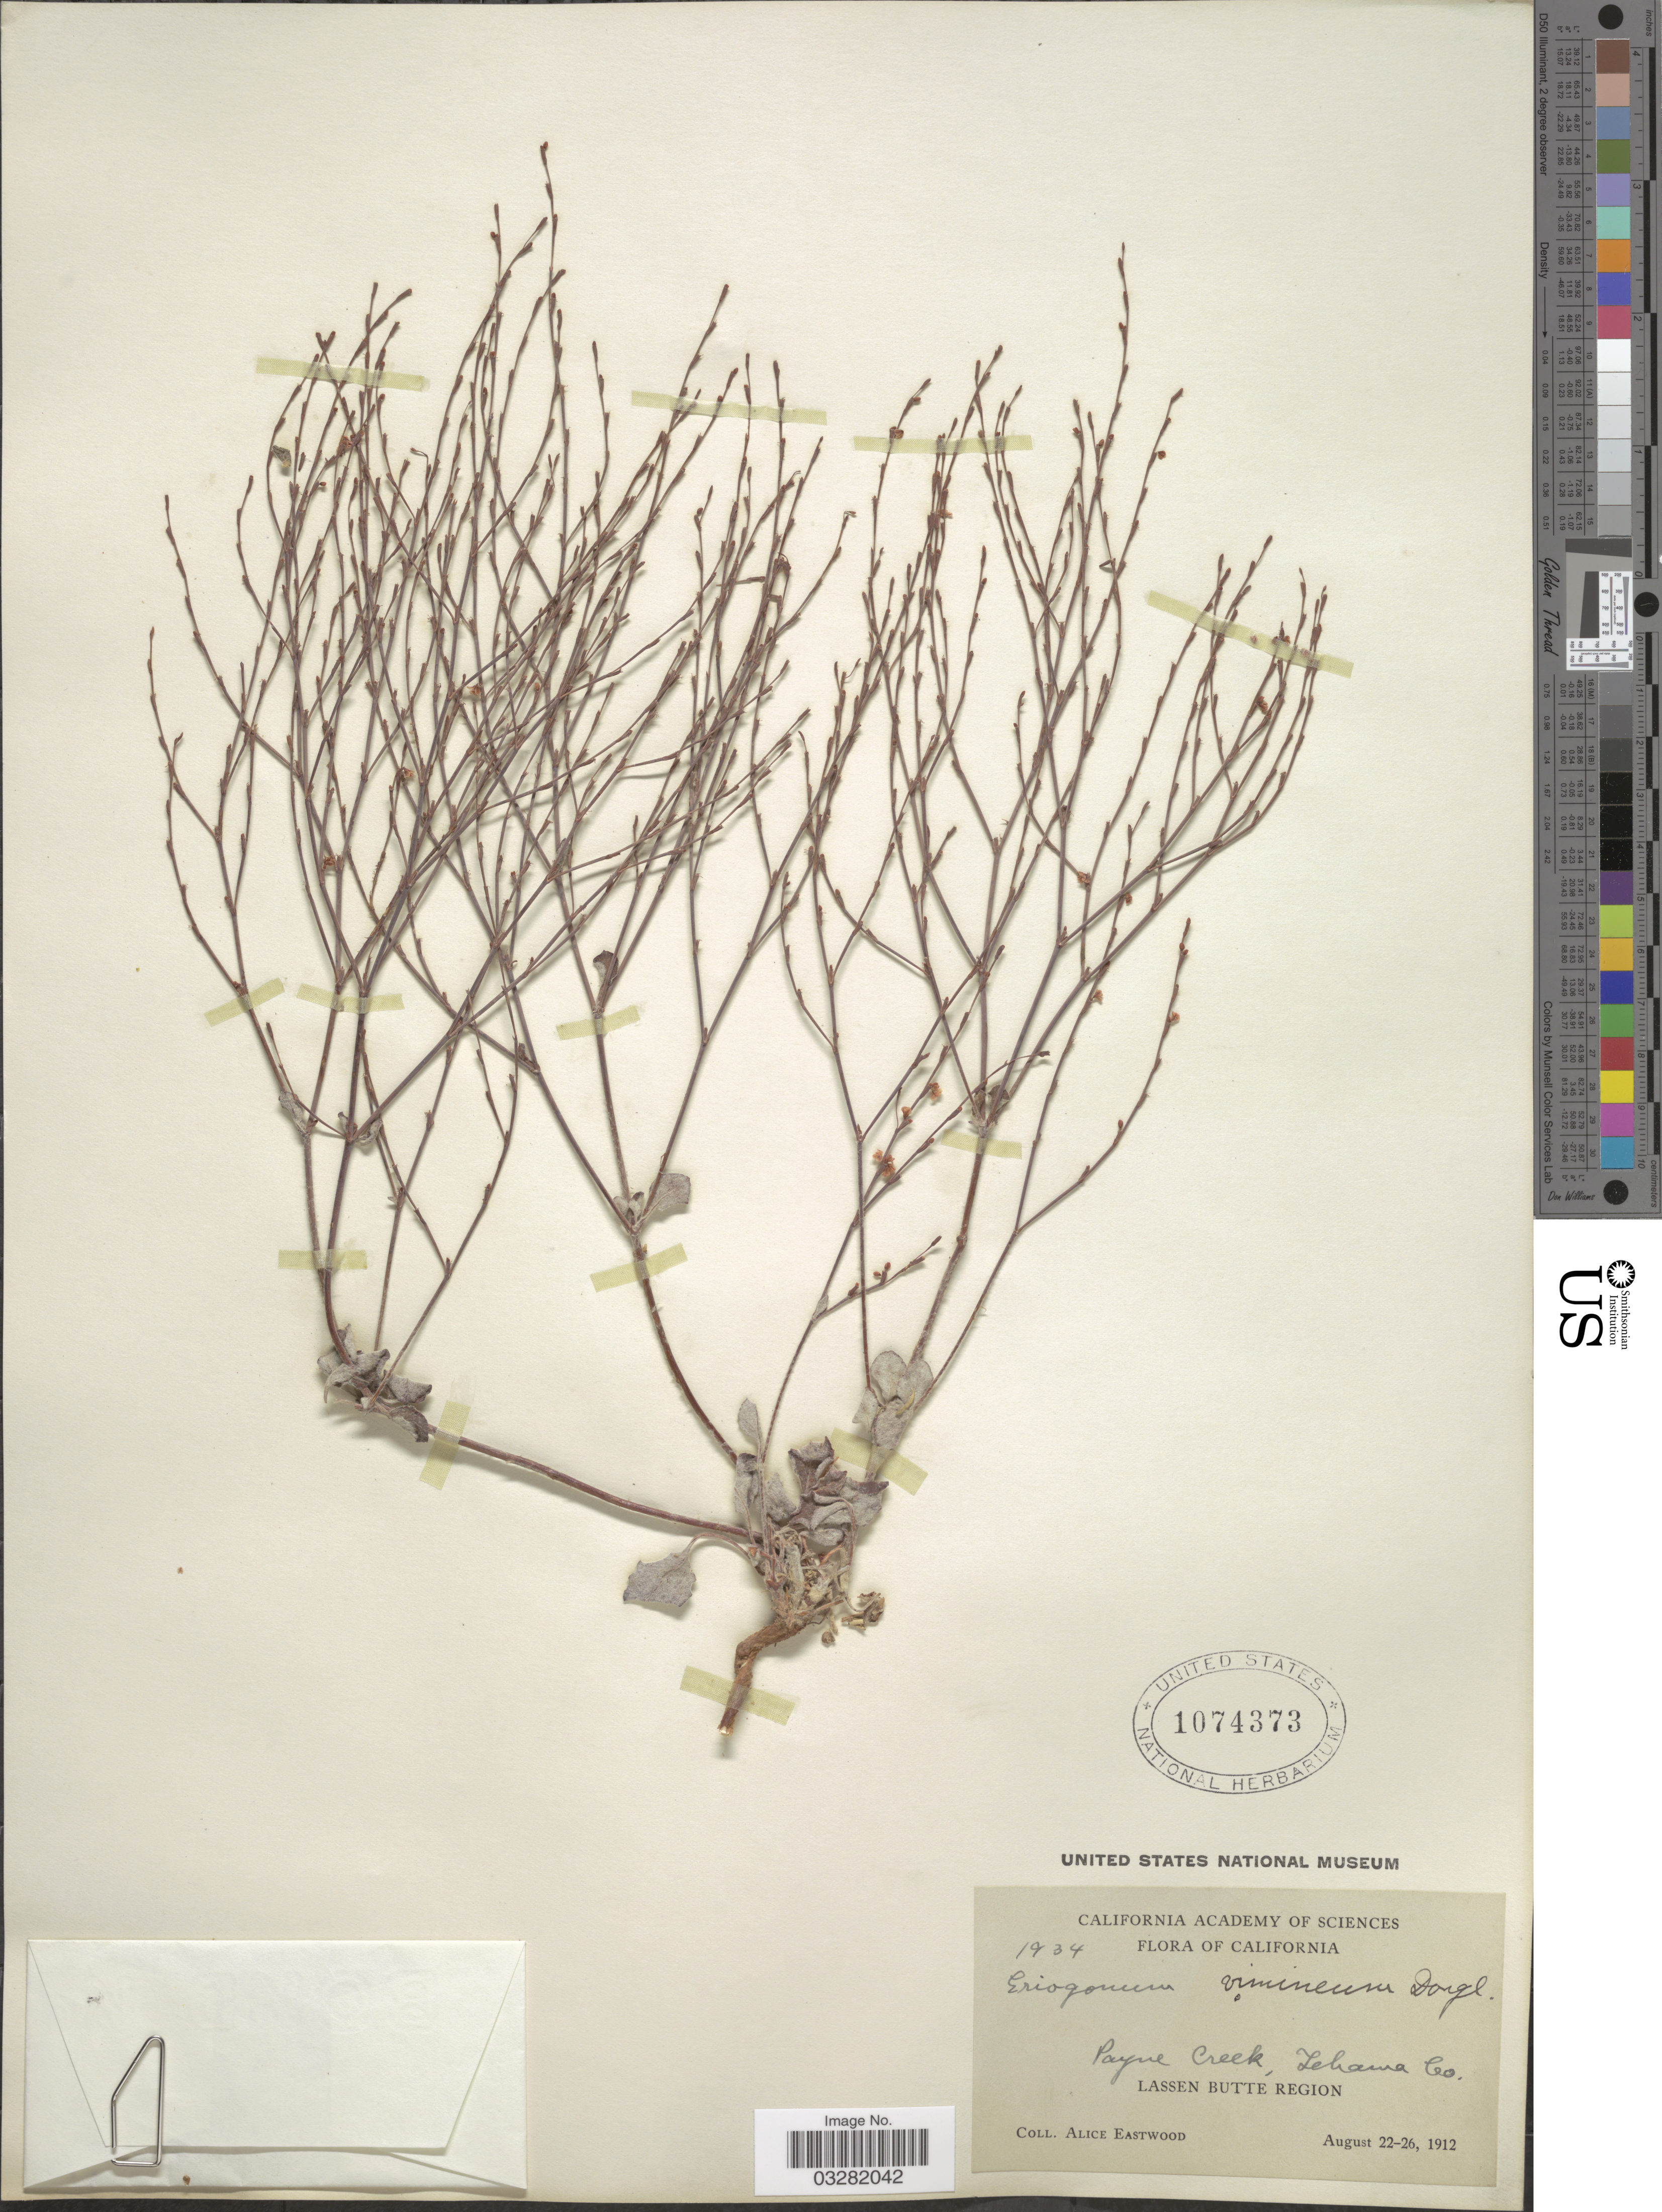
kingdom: Plantae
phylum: Tracheophyta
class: Magnoliopsida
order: Caryophyllales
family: Polygonaceae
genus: Eriogonum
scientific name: Eriogonum vimineum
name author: Douglas ex Benth.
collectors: A. Eastwood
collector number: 1934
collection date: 1912-08-22/1912-08-26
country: United States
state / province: California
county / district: Tehama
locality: Payne Creek, Tehama Co. Lassen Butte Region.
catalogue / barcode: US 1074373